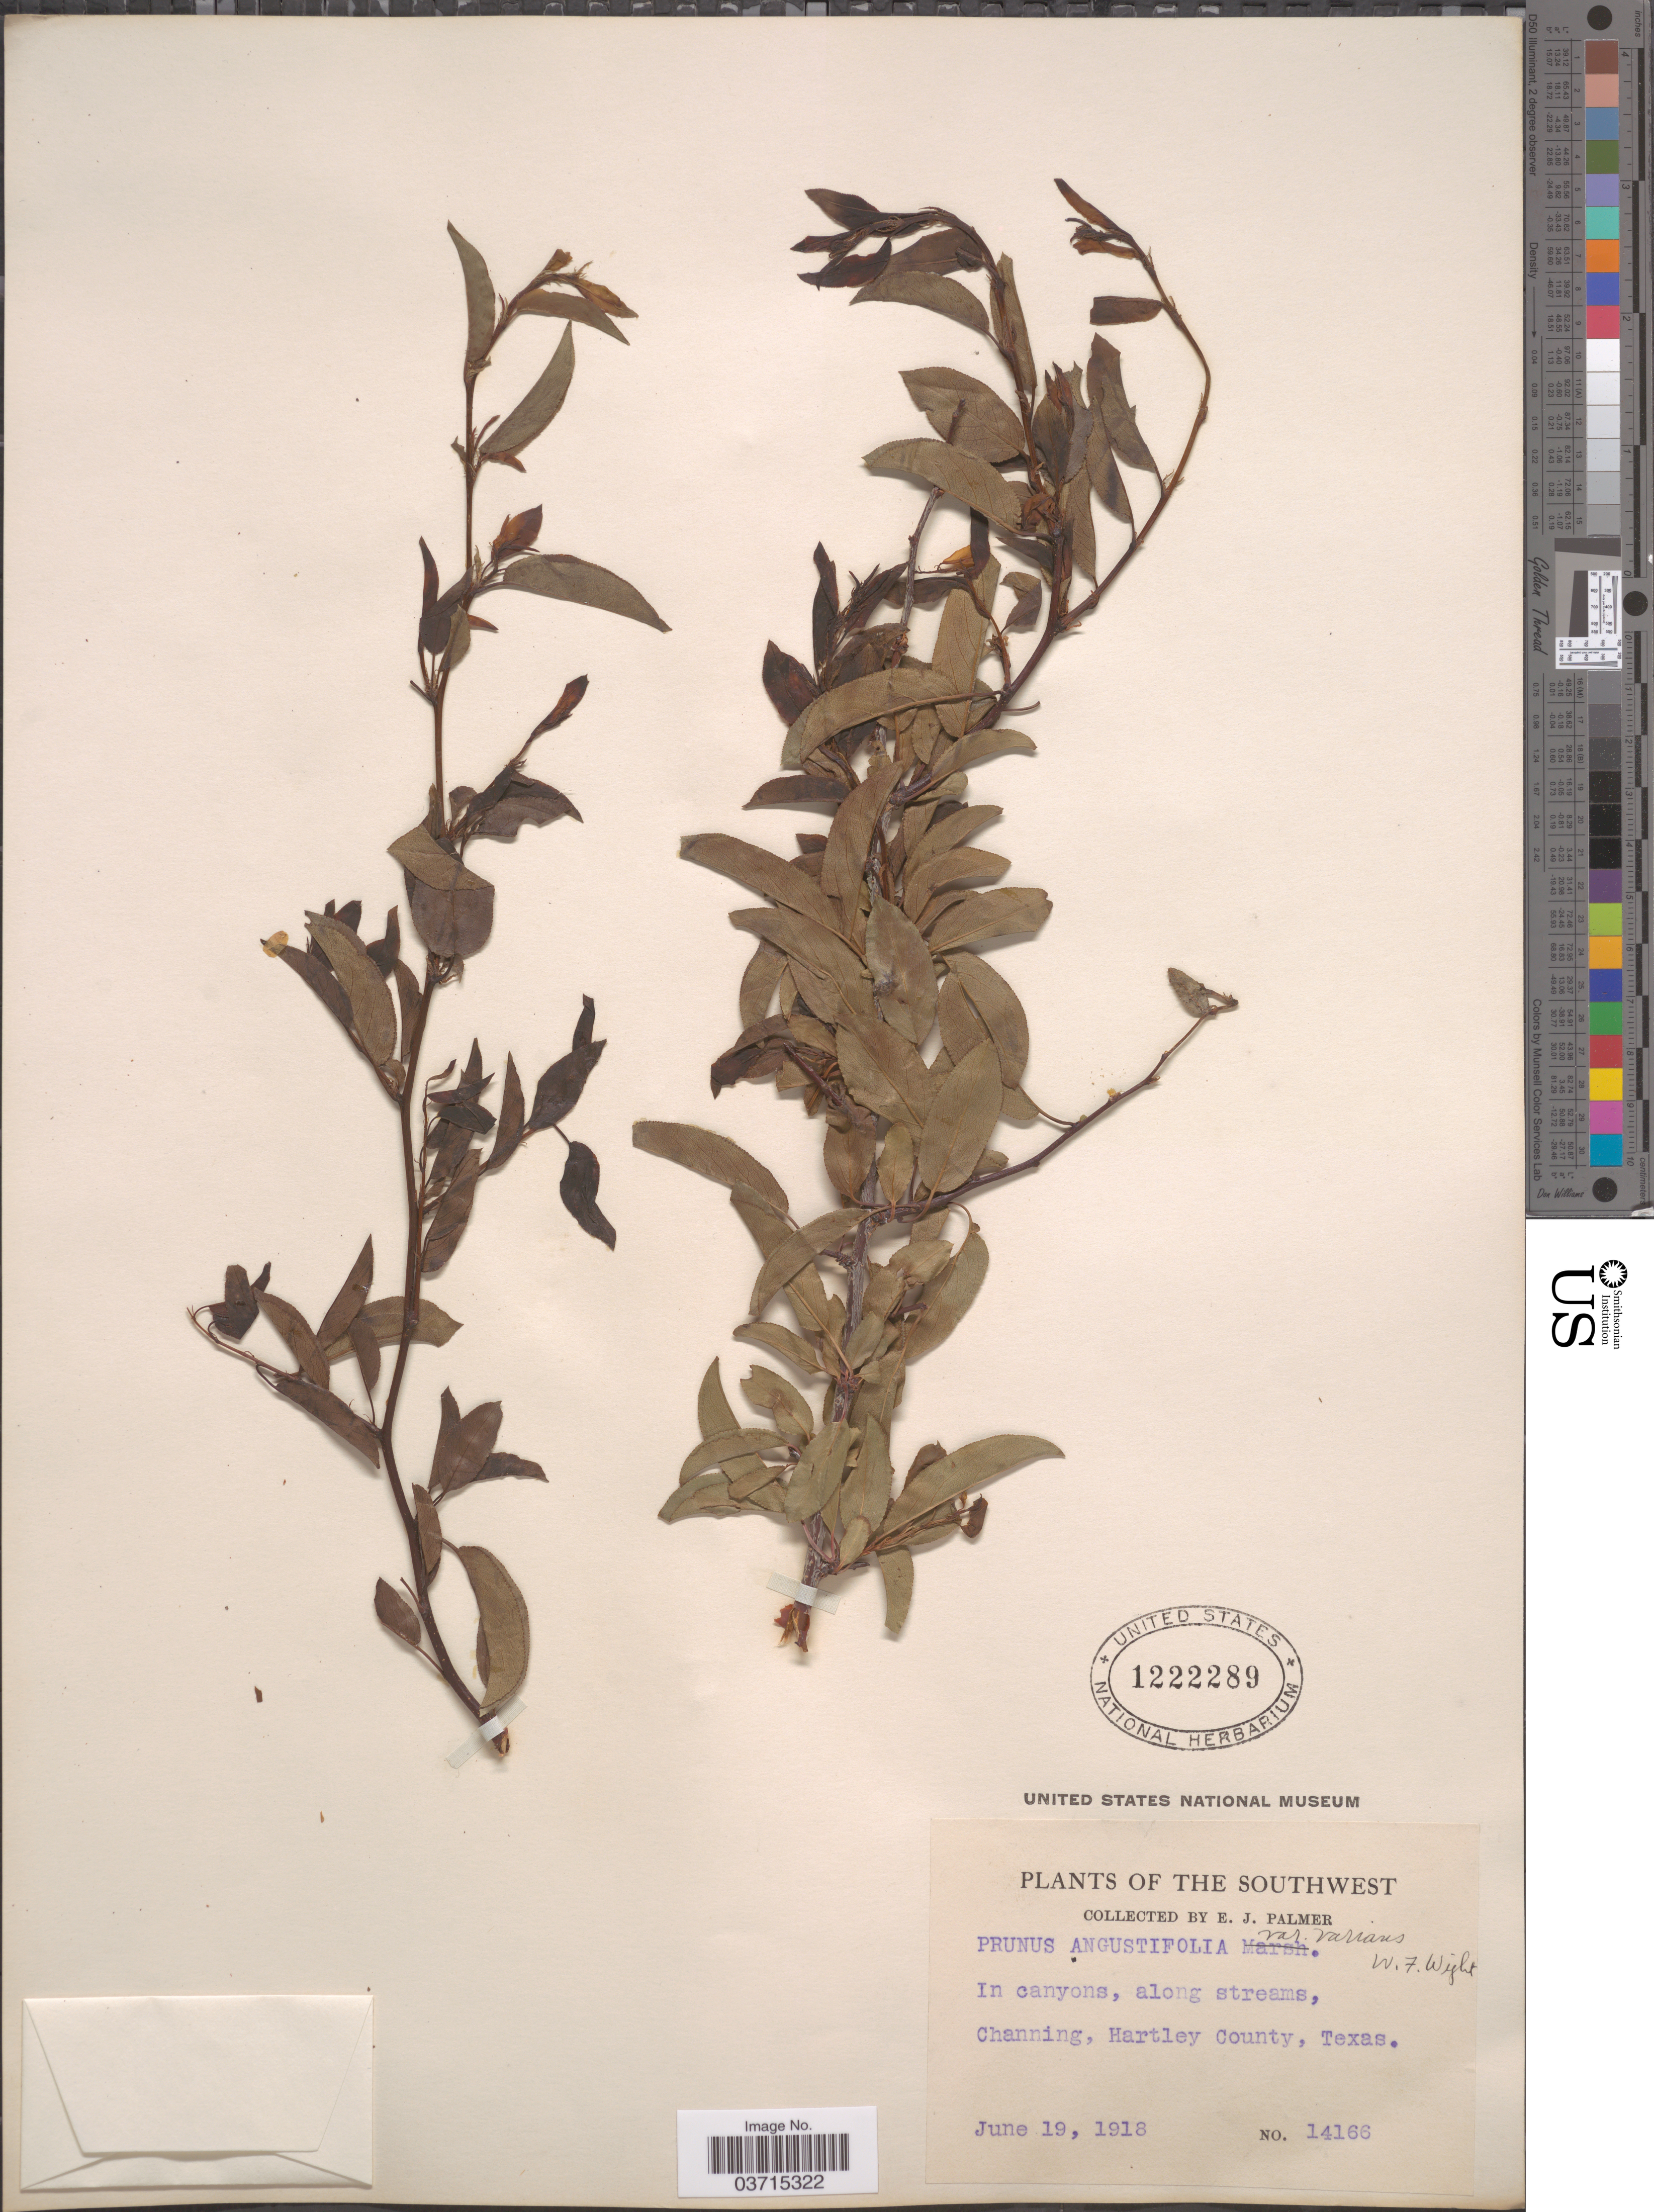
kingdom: Plantae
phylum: Tracheophyta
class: Magnoliopsida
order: Rosales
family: Rosaceae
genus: Prunus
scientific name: Prunus angustifolia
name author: Marshall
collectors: E. J. Palmer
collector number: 14166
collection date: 1918-06-19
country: United States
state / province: Texas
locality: The Southwest. Channing, Hartley County.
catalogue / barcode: US 1222289